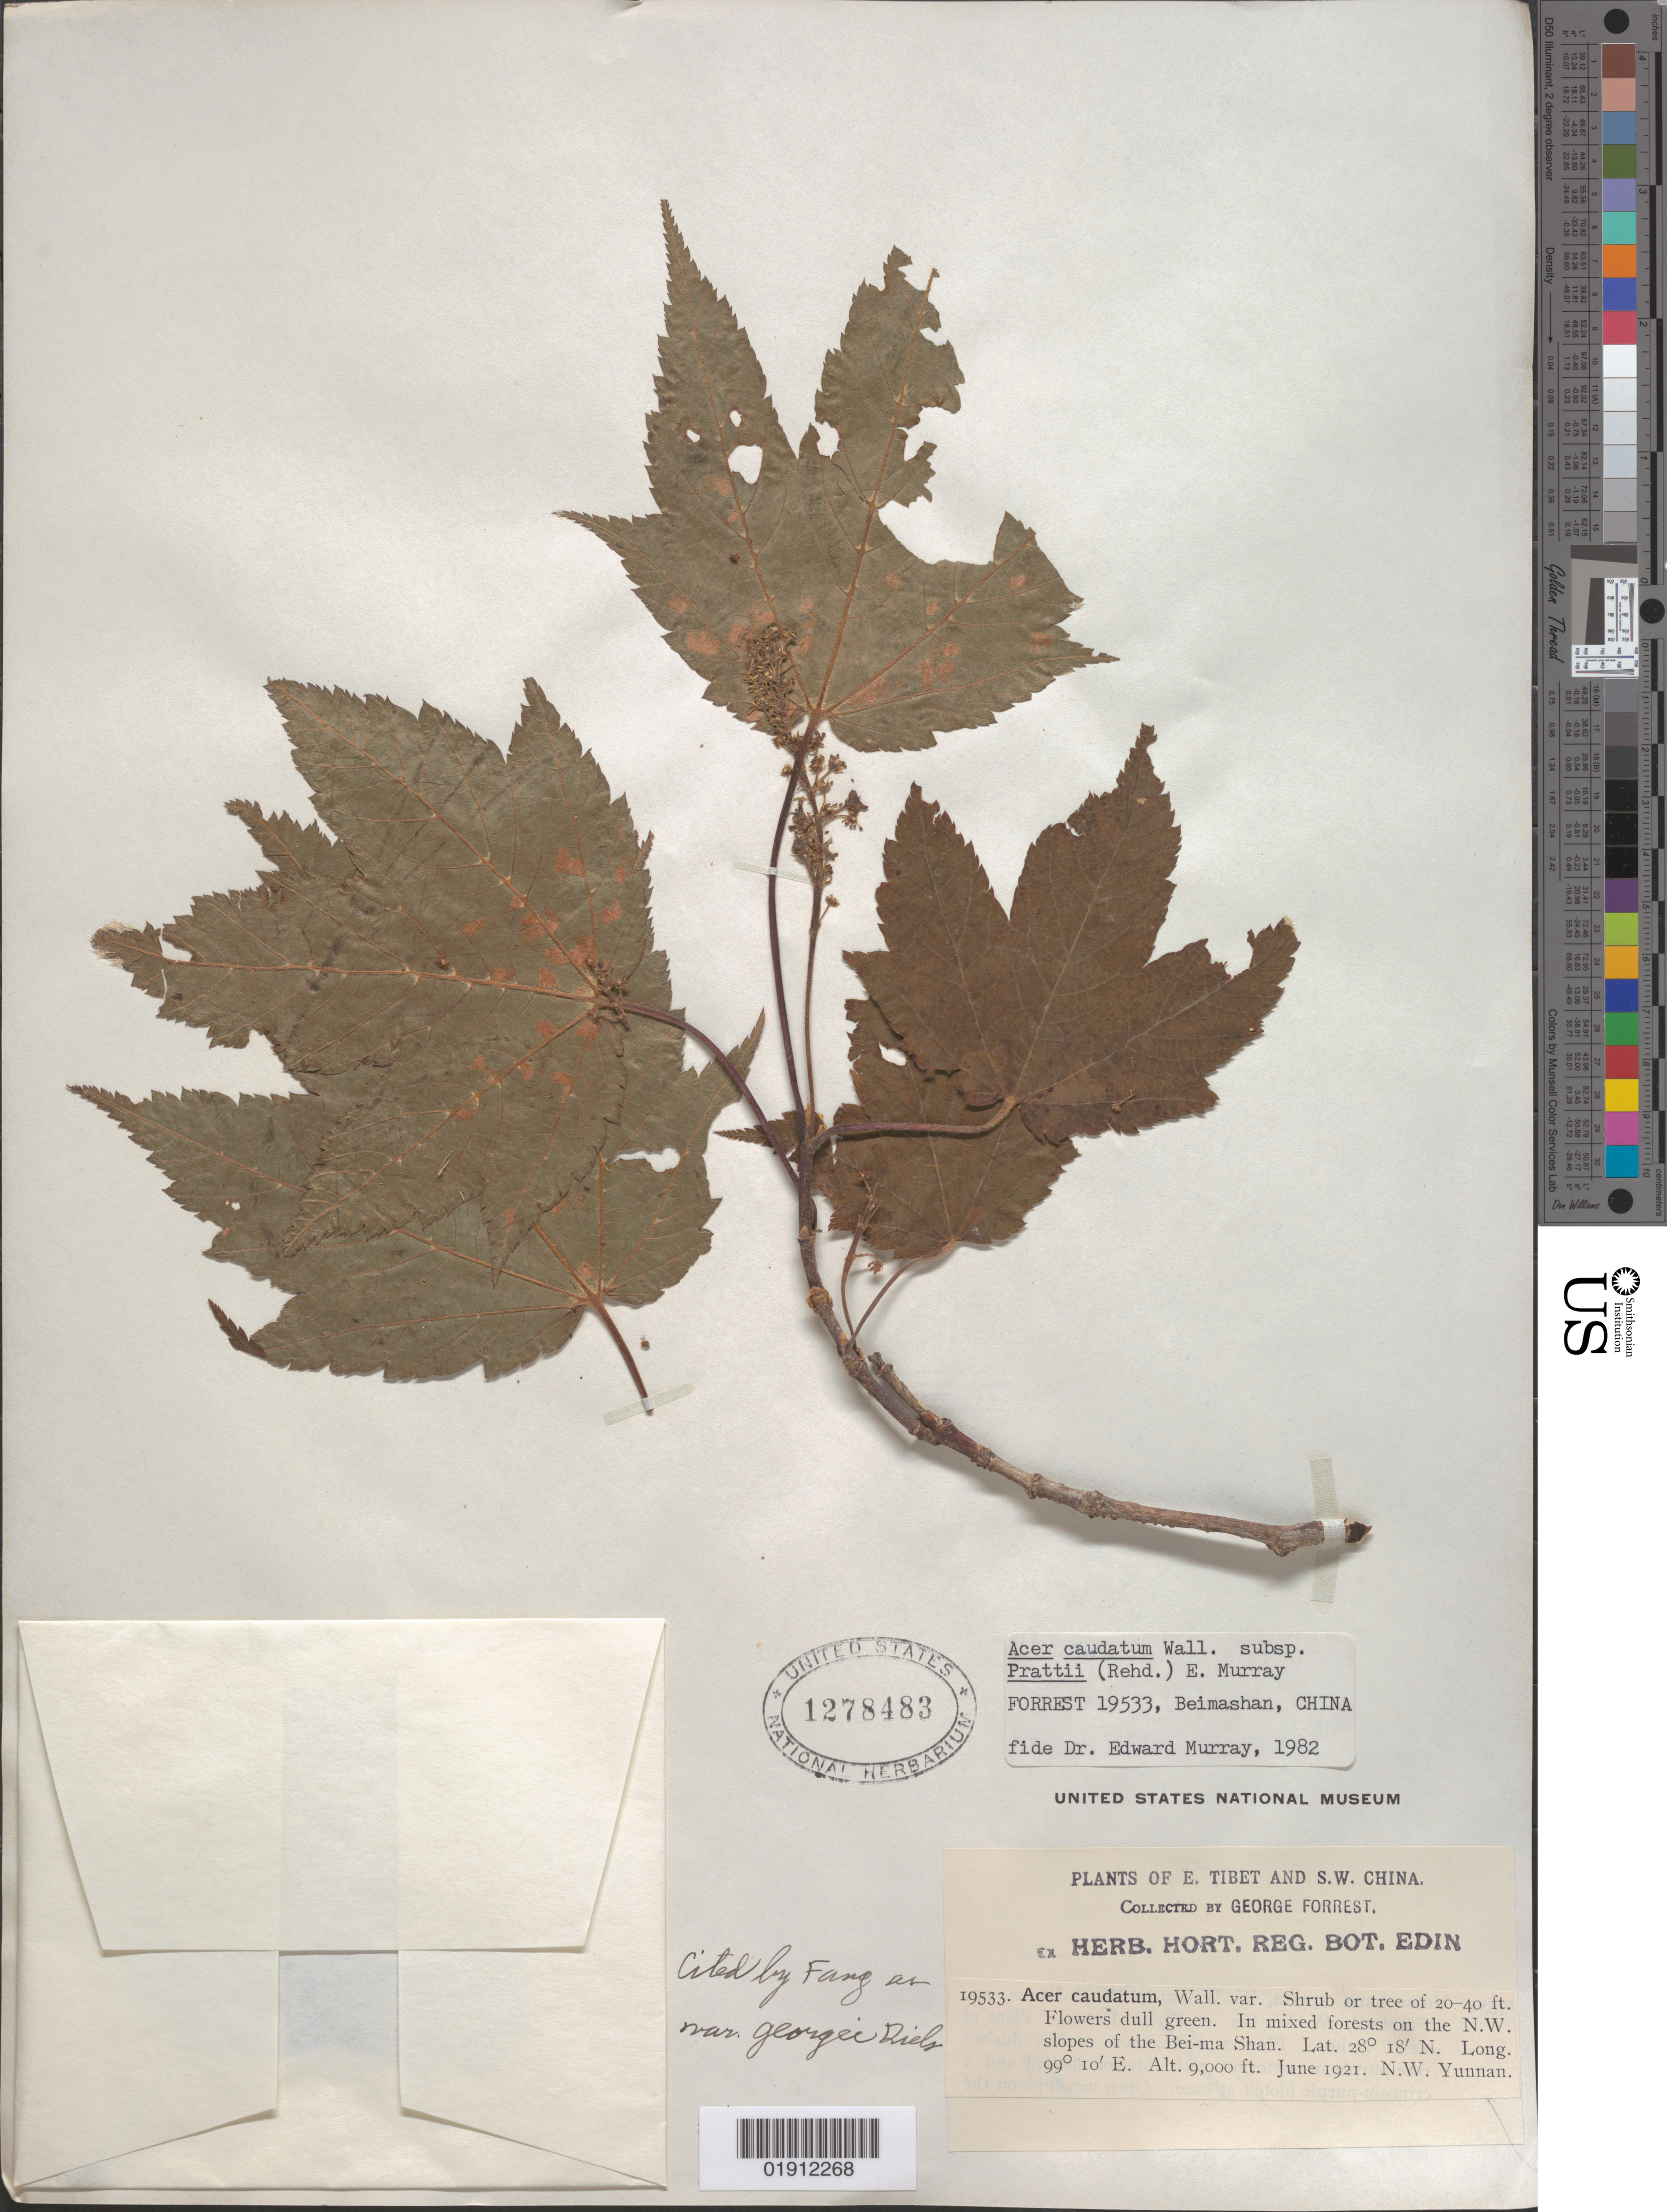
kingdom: Plantae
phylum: Tracheophyta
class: Magnoliopsida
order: Sapindales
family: Sapindaceae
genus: Acer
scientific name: Acer caudatum subsp. prattii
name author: (Rehder) A.E. Murray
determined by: Murray, Edward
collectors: G. Forrest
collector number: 19533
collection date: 1921-06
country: China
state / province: Yunnan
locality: N.W. Yunnan, slopes of the Beima Shan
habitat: In mixed forests on NW slopes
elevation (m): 2743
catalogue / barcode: US 1278483